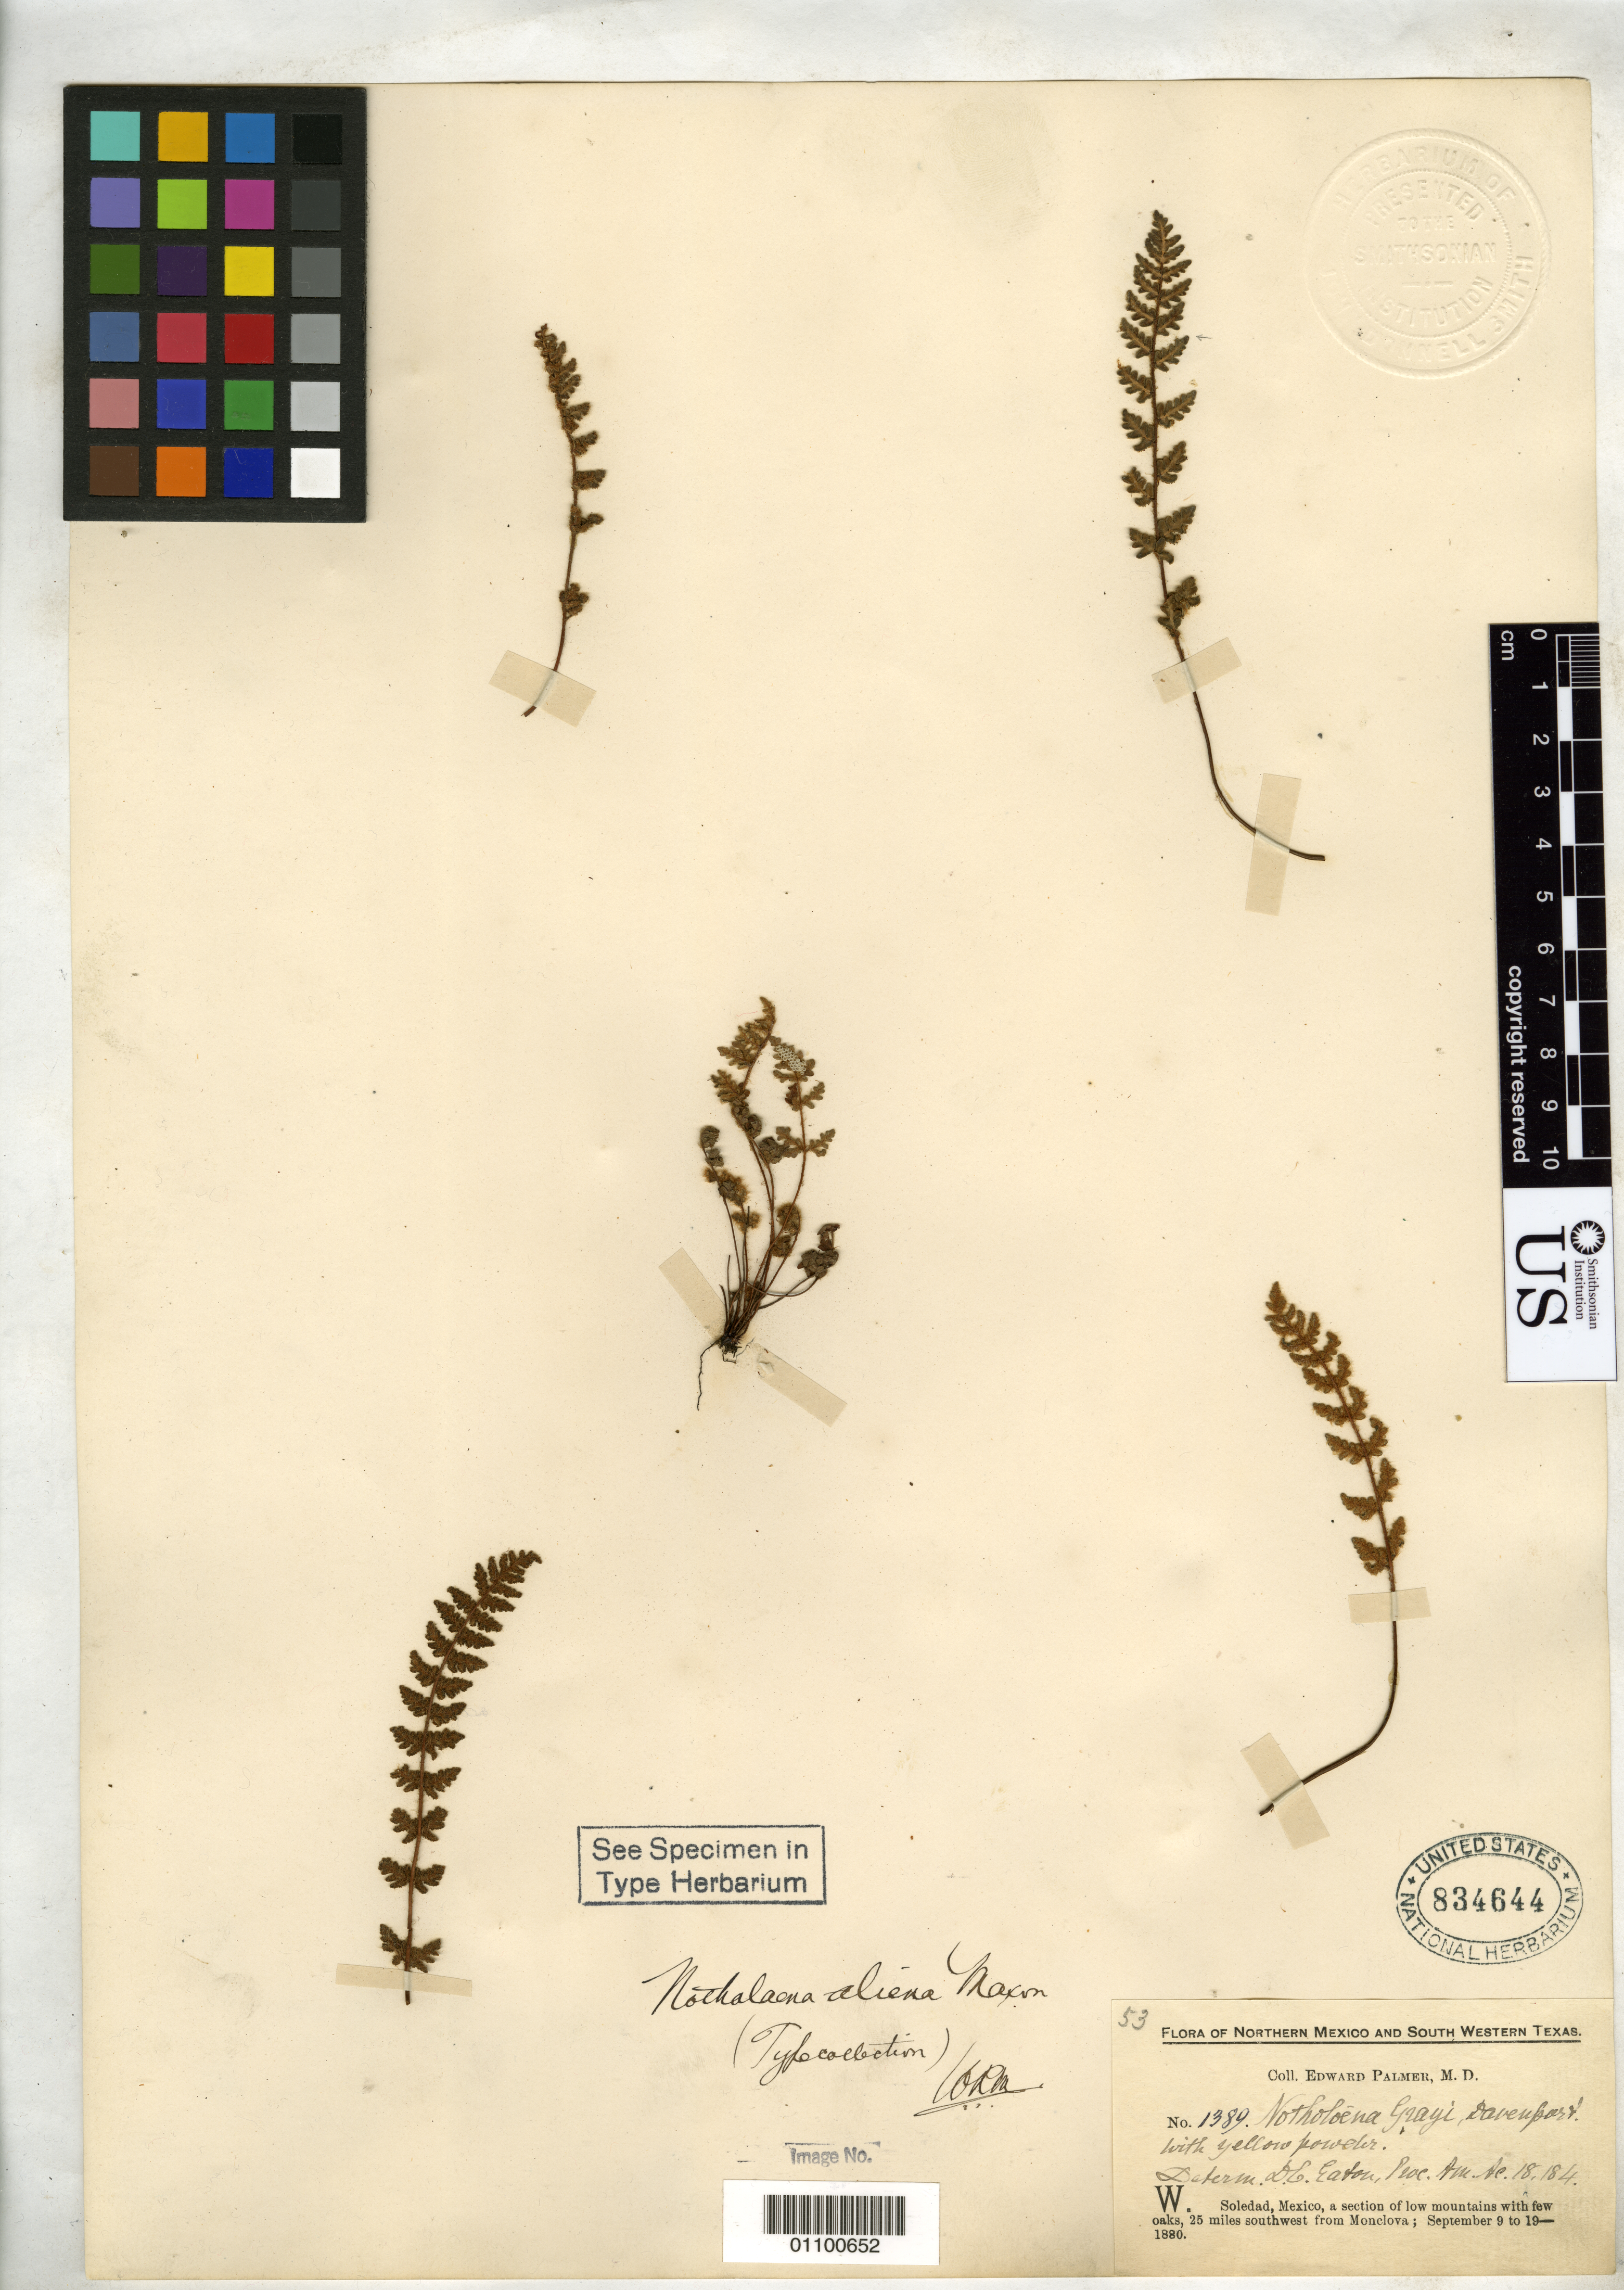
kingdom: Plantae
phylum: Tracheophyta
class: Polypodiopsida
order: Polypodiales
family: Pteridaceae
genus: Notholaena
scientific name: Notholaena aliena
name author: Maxon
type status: Isotype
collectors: E. Palmer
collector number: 1389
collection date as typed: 9 Sep 1880 to 19 Sep 1880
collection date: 1880-09-09/1880-09-19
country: Mexico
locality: Soledad, 25 mi SW of Monclova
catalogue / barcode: US 834644